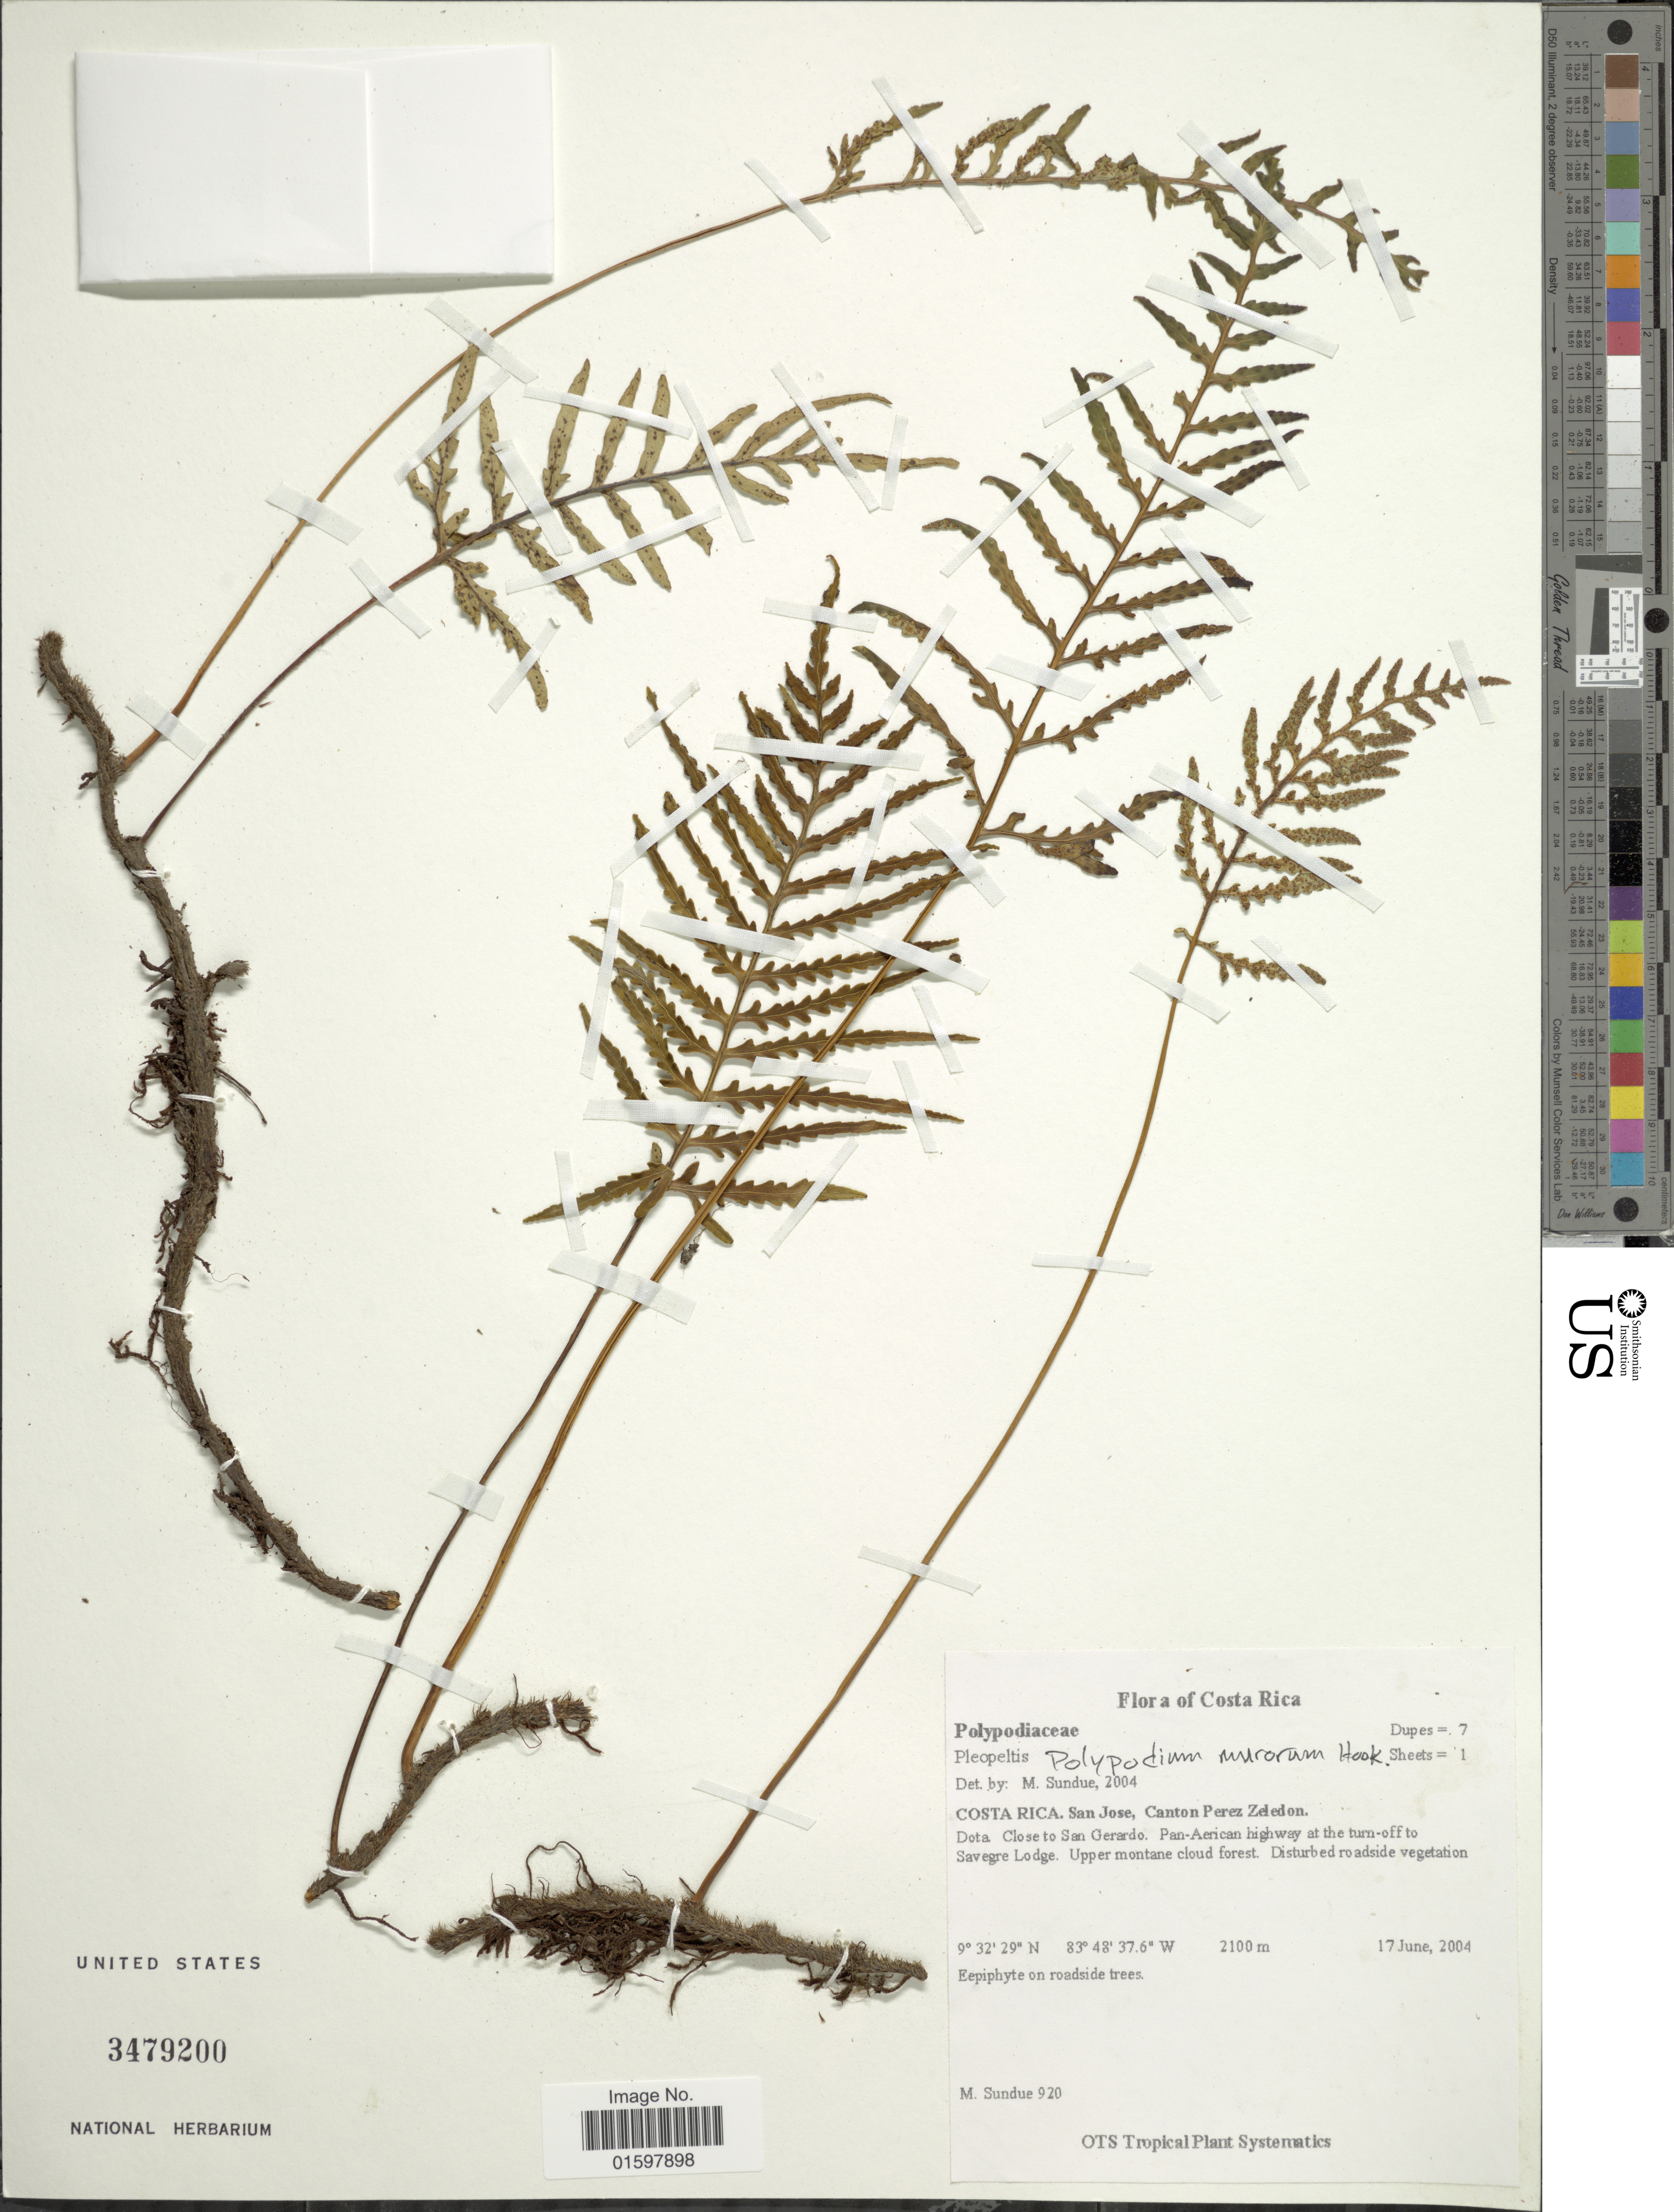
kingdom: Plantae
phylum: Tracheophyta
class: Polypodiopsida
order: Polypodiales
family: Polypodiaceae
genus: Pleopeltis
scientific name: Pleopeltis murorum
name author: (Hook.) A.R. Sm. & Tejero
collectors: M. Sundue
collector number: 920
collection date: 2004-06-17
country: Costa Rica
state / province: San José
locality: Canton Perez Zeledon. Dota Close to San Gerardo. Pan -Aerican highway at the turn-off to Savagre Lodge. Upper montane cloud forest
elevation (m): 2100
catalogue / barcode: US 3479200